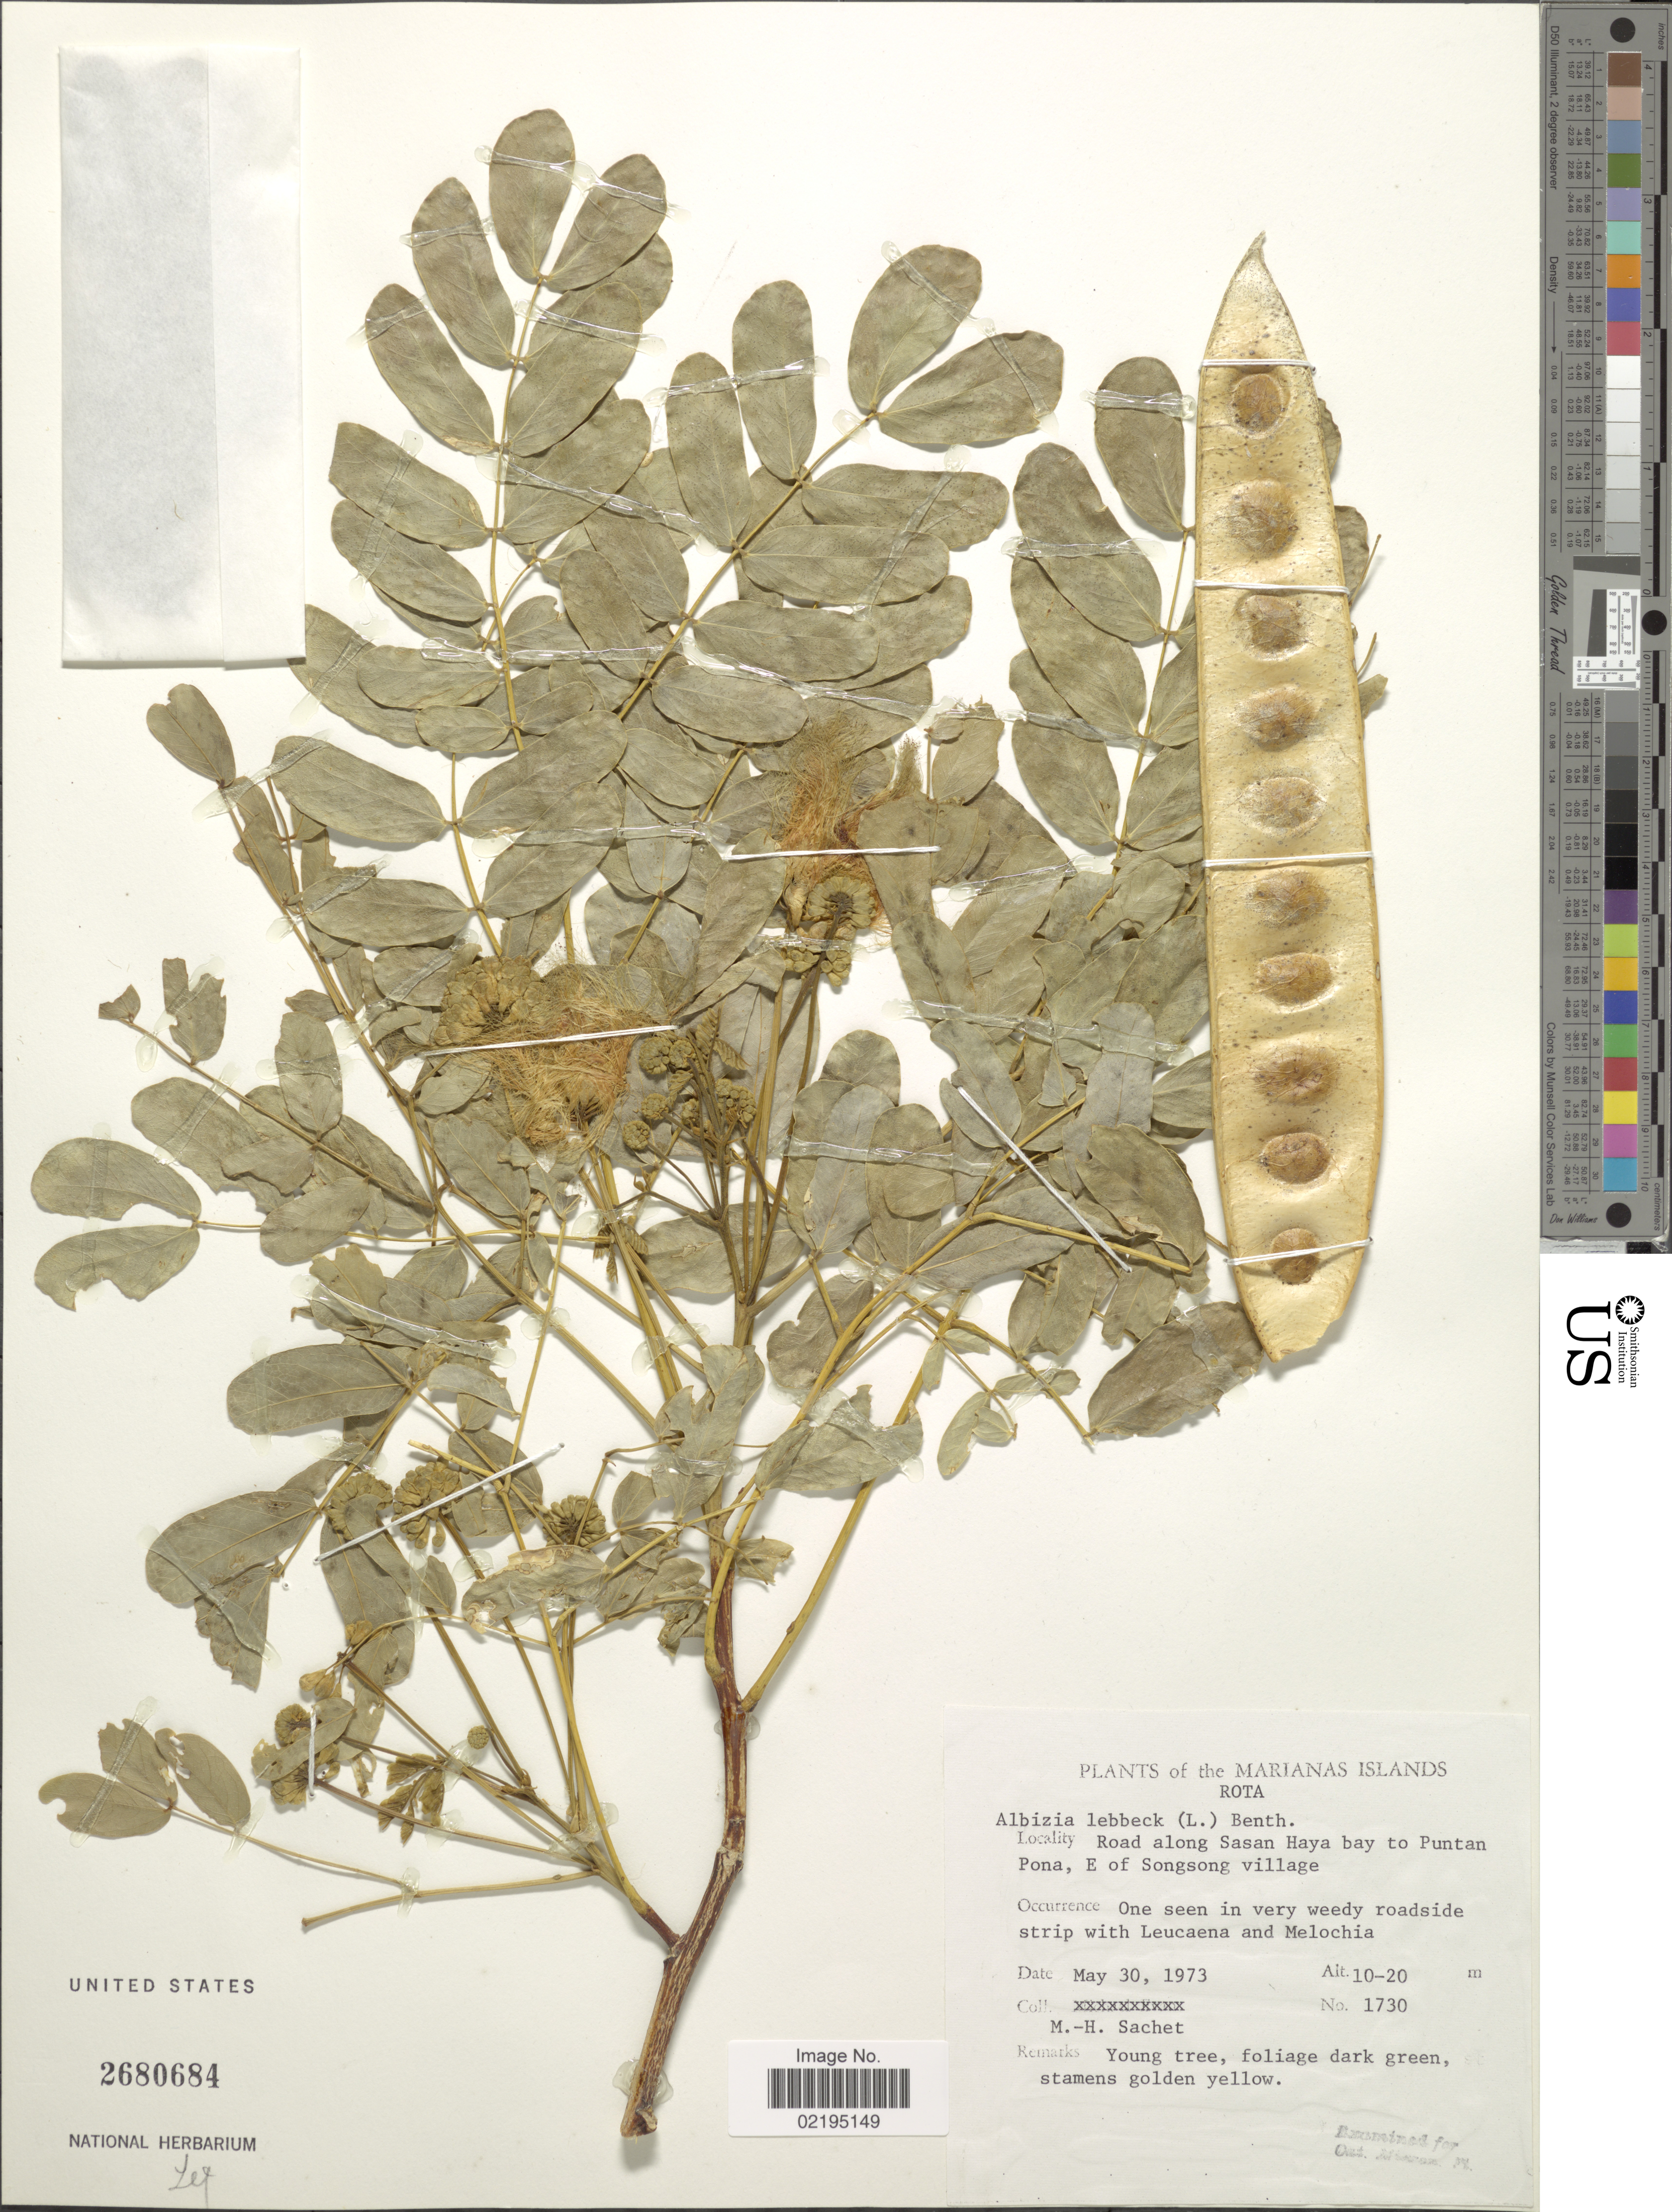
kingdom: Plantae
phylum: Tracheophyta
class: Magnoliopsida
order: Fabales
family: Fabaceae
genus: Albizia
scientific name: Albizia lebbeck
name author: (L.) Benth.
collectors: M.-H. Sachet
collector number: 1730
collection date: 1973-05-30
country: Northern Mariana Islands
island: Rota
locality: Rota, road along Sasan Haya bay to Puntan Pona, E of Songsong village, in very weedy roadside.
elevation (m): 10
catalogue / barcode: US 2680684